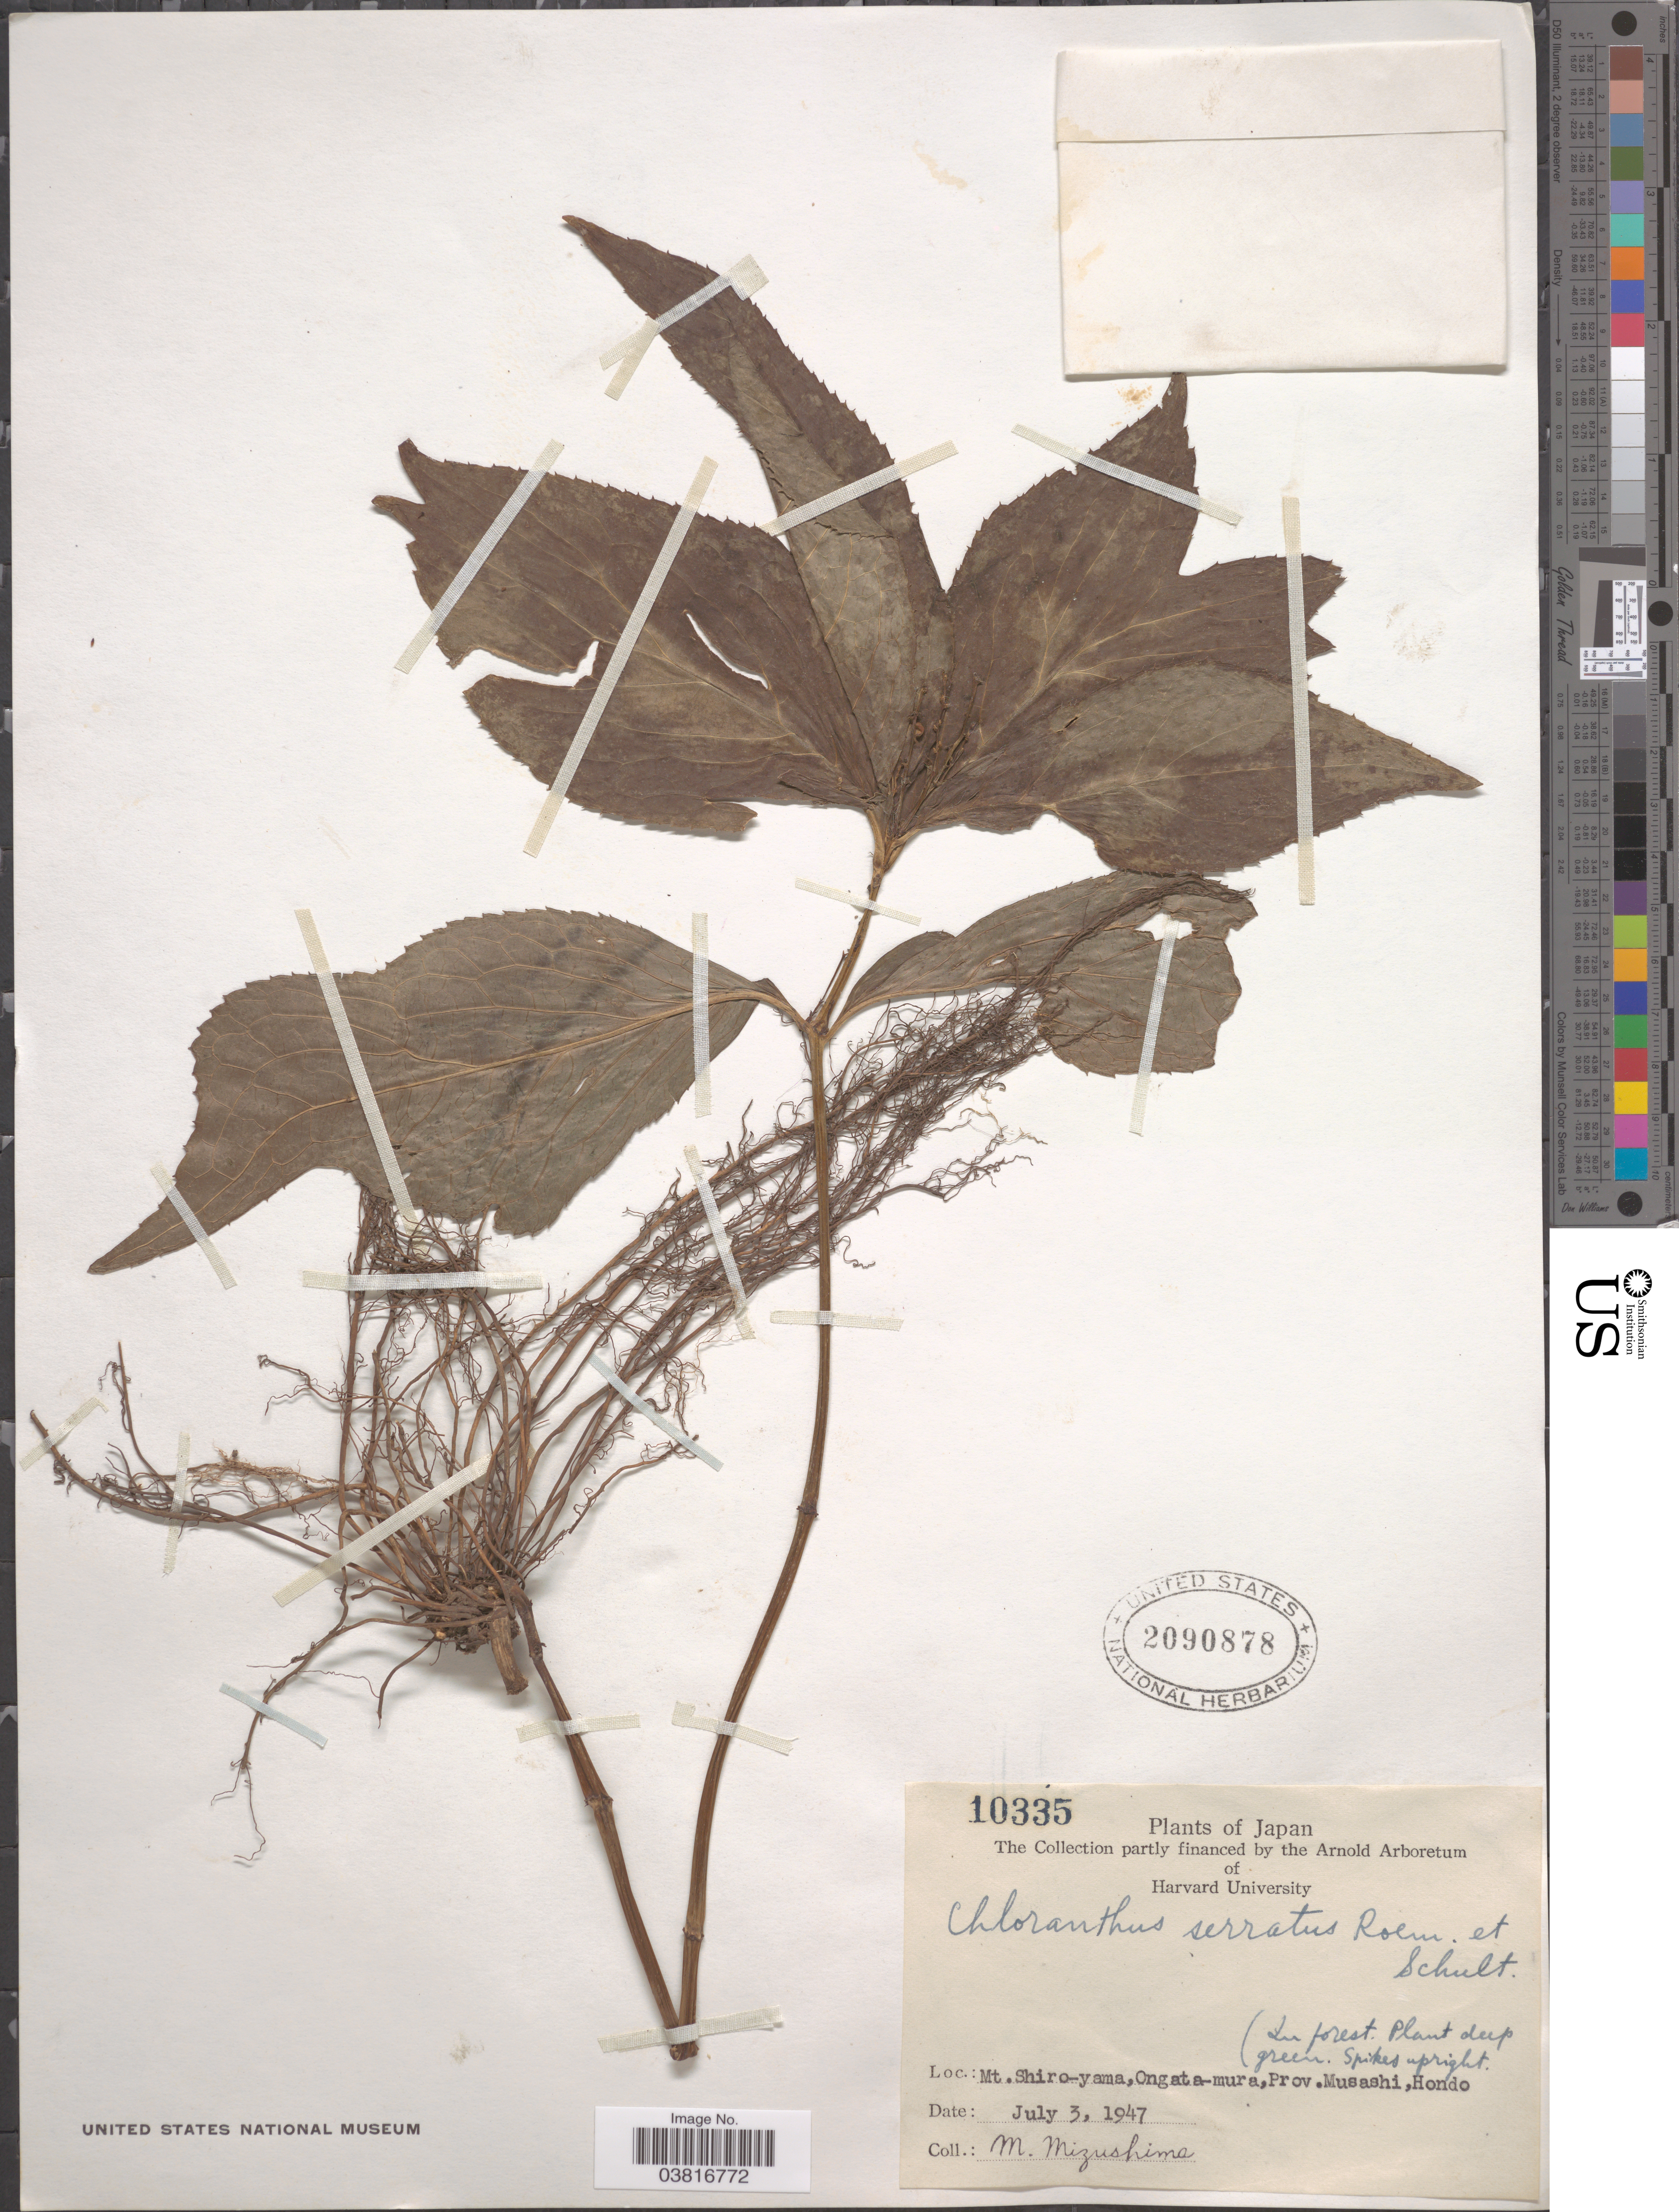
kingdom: Plantae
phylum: Tracheophyta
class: Magnoliopsida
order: Chloranthales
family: Chloranthaceae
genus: Chloranthus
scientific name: Chloranthus serratus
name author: (Thunb.) Roem. & Schult.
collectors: M. Mizushima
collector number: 10335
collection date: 1947-07-03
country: Japan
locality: Mt. Shiro-yama, Ongata-mura, Prov. Musashi, Hondo.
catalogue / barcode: US 2090878